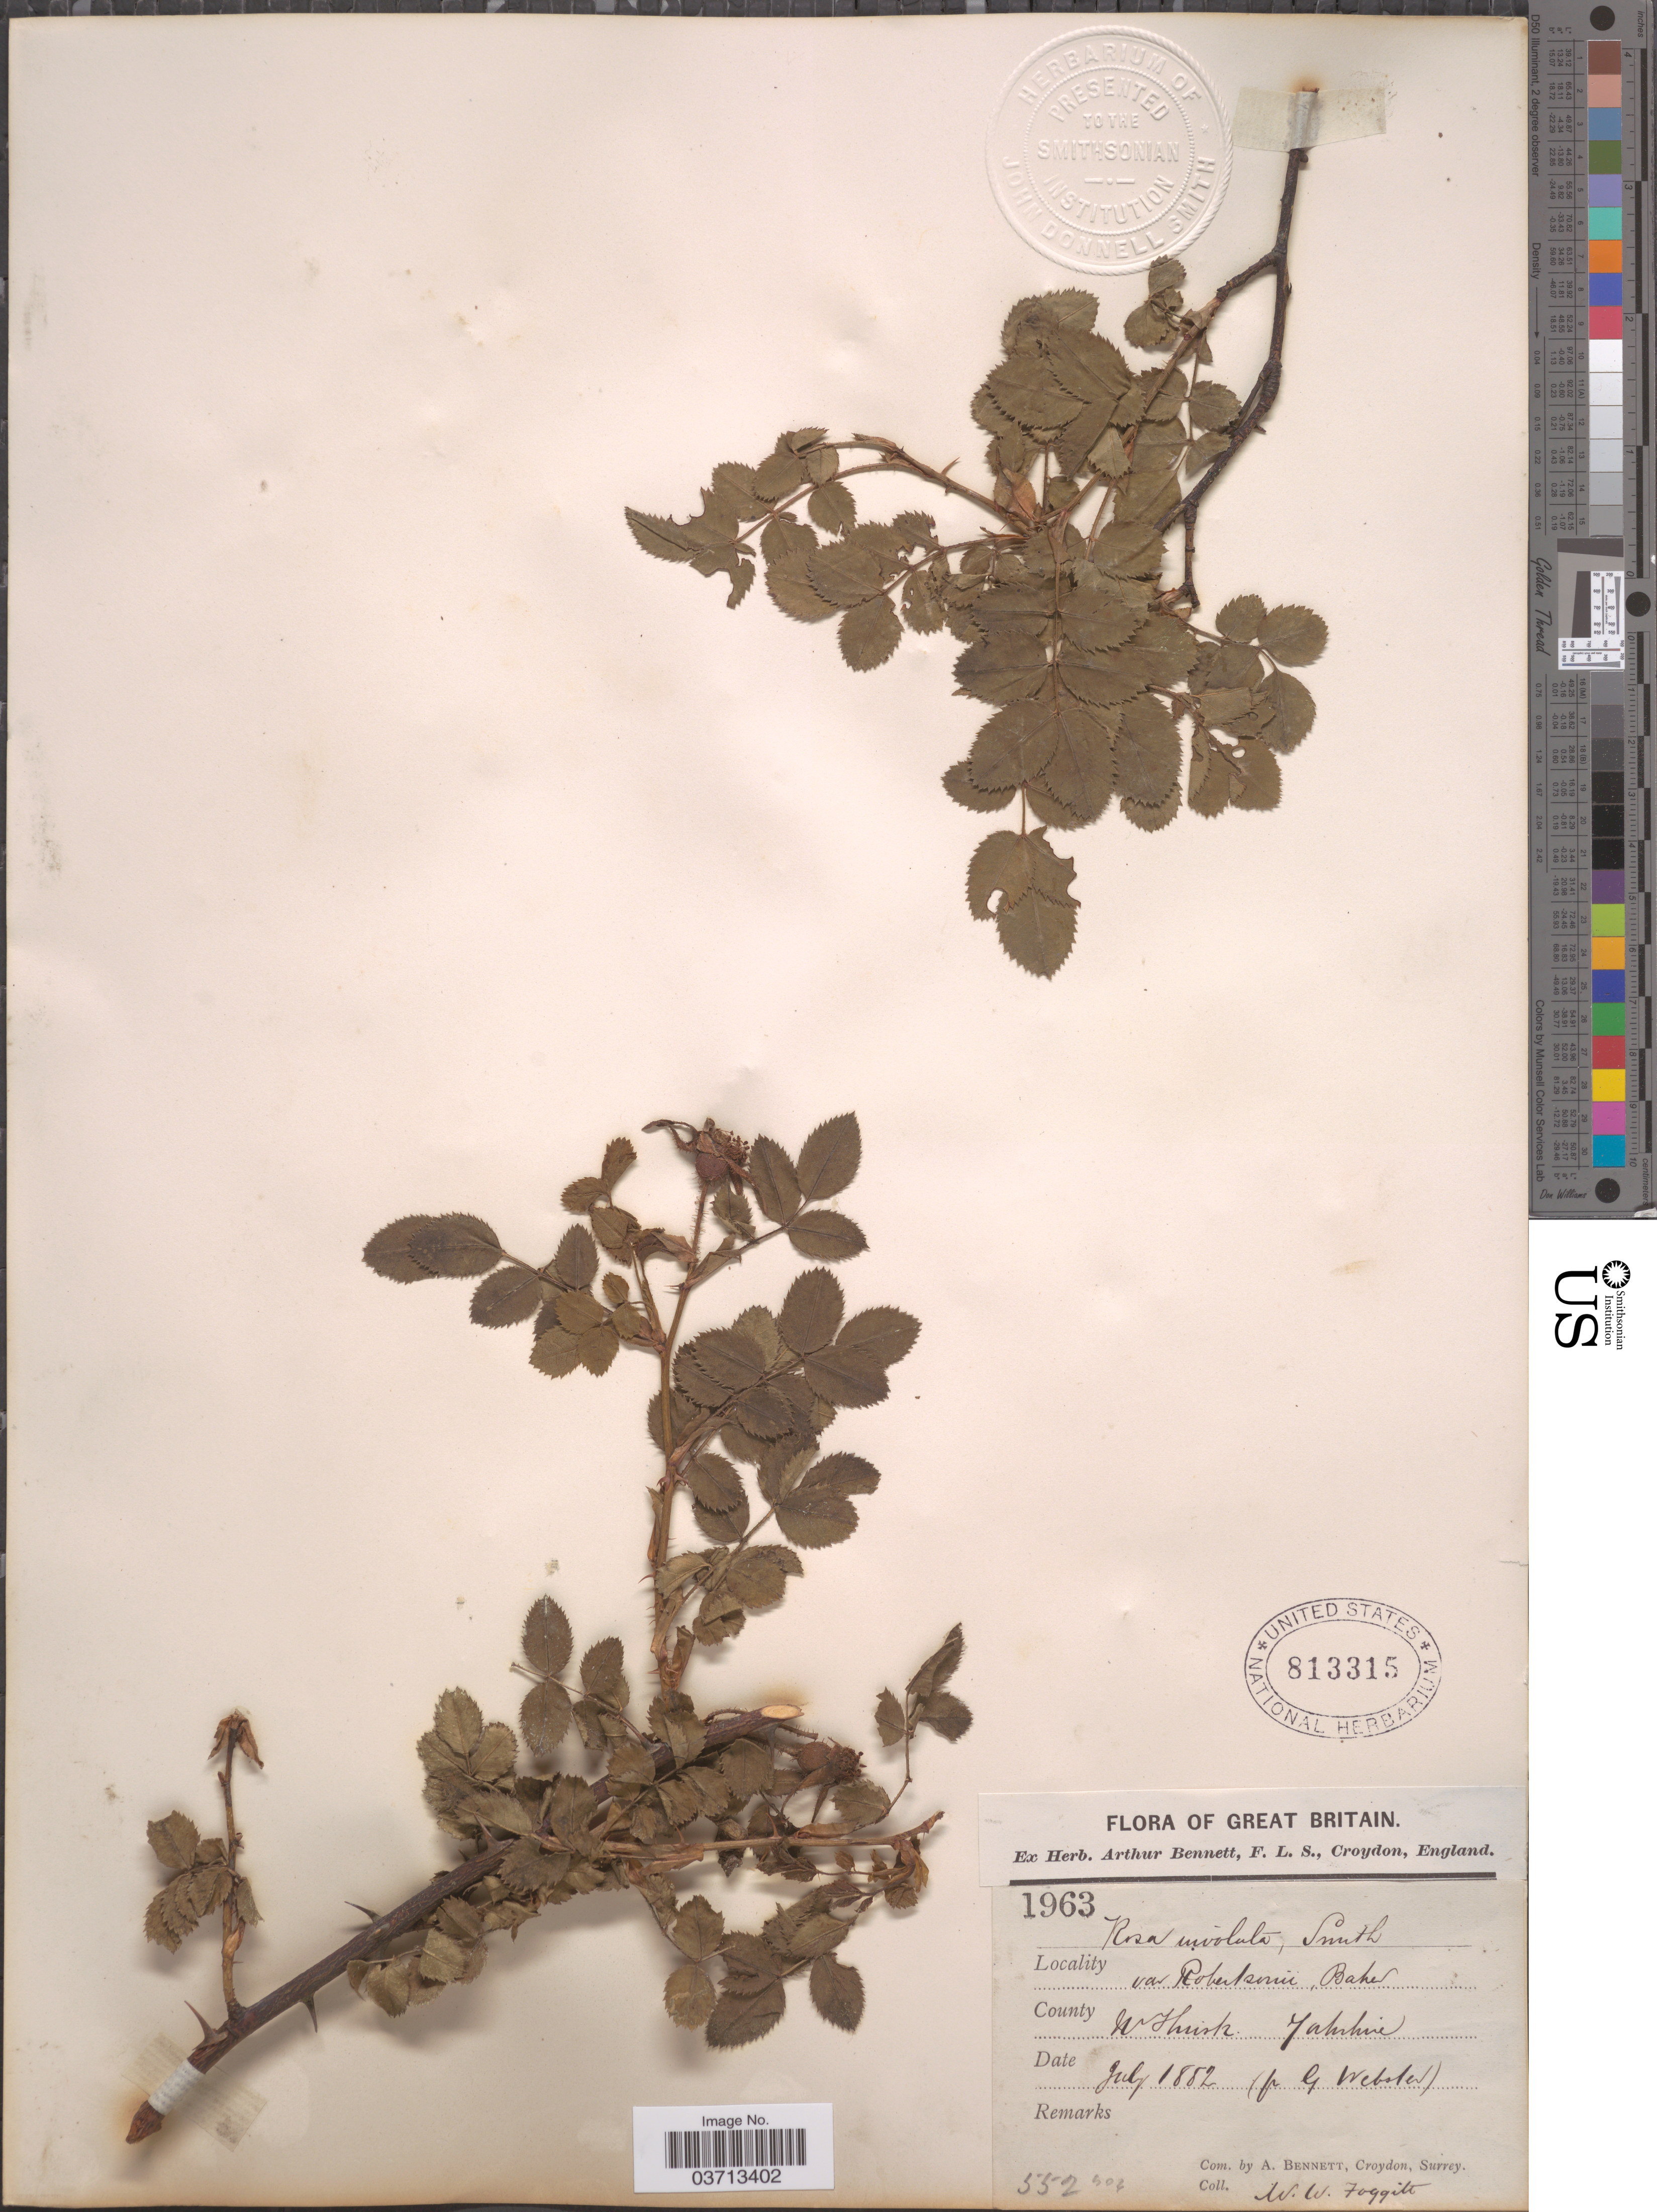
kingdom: Plantae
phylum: Tracheophyta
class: Magnoliopsida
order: Rosales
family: Rosaceae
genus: Rosa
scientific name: Rosa involuta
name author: Sm.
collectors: W. Foggitt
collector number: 1963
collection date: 1882-07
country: United Kingdom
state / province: England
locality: W Thirsk. Yorkshire.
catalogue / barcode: US 813315